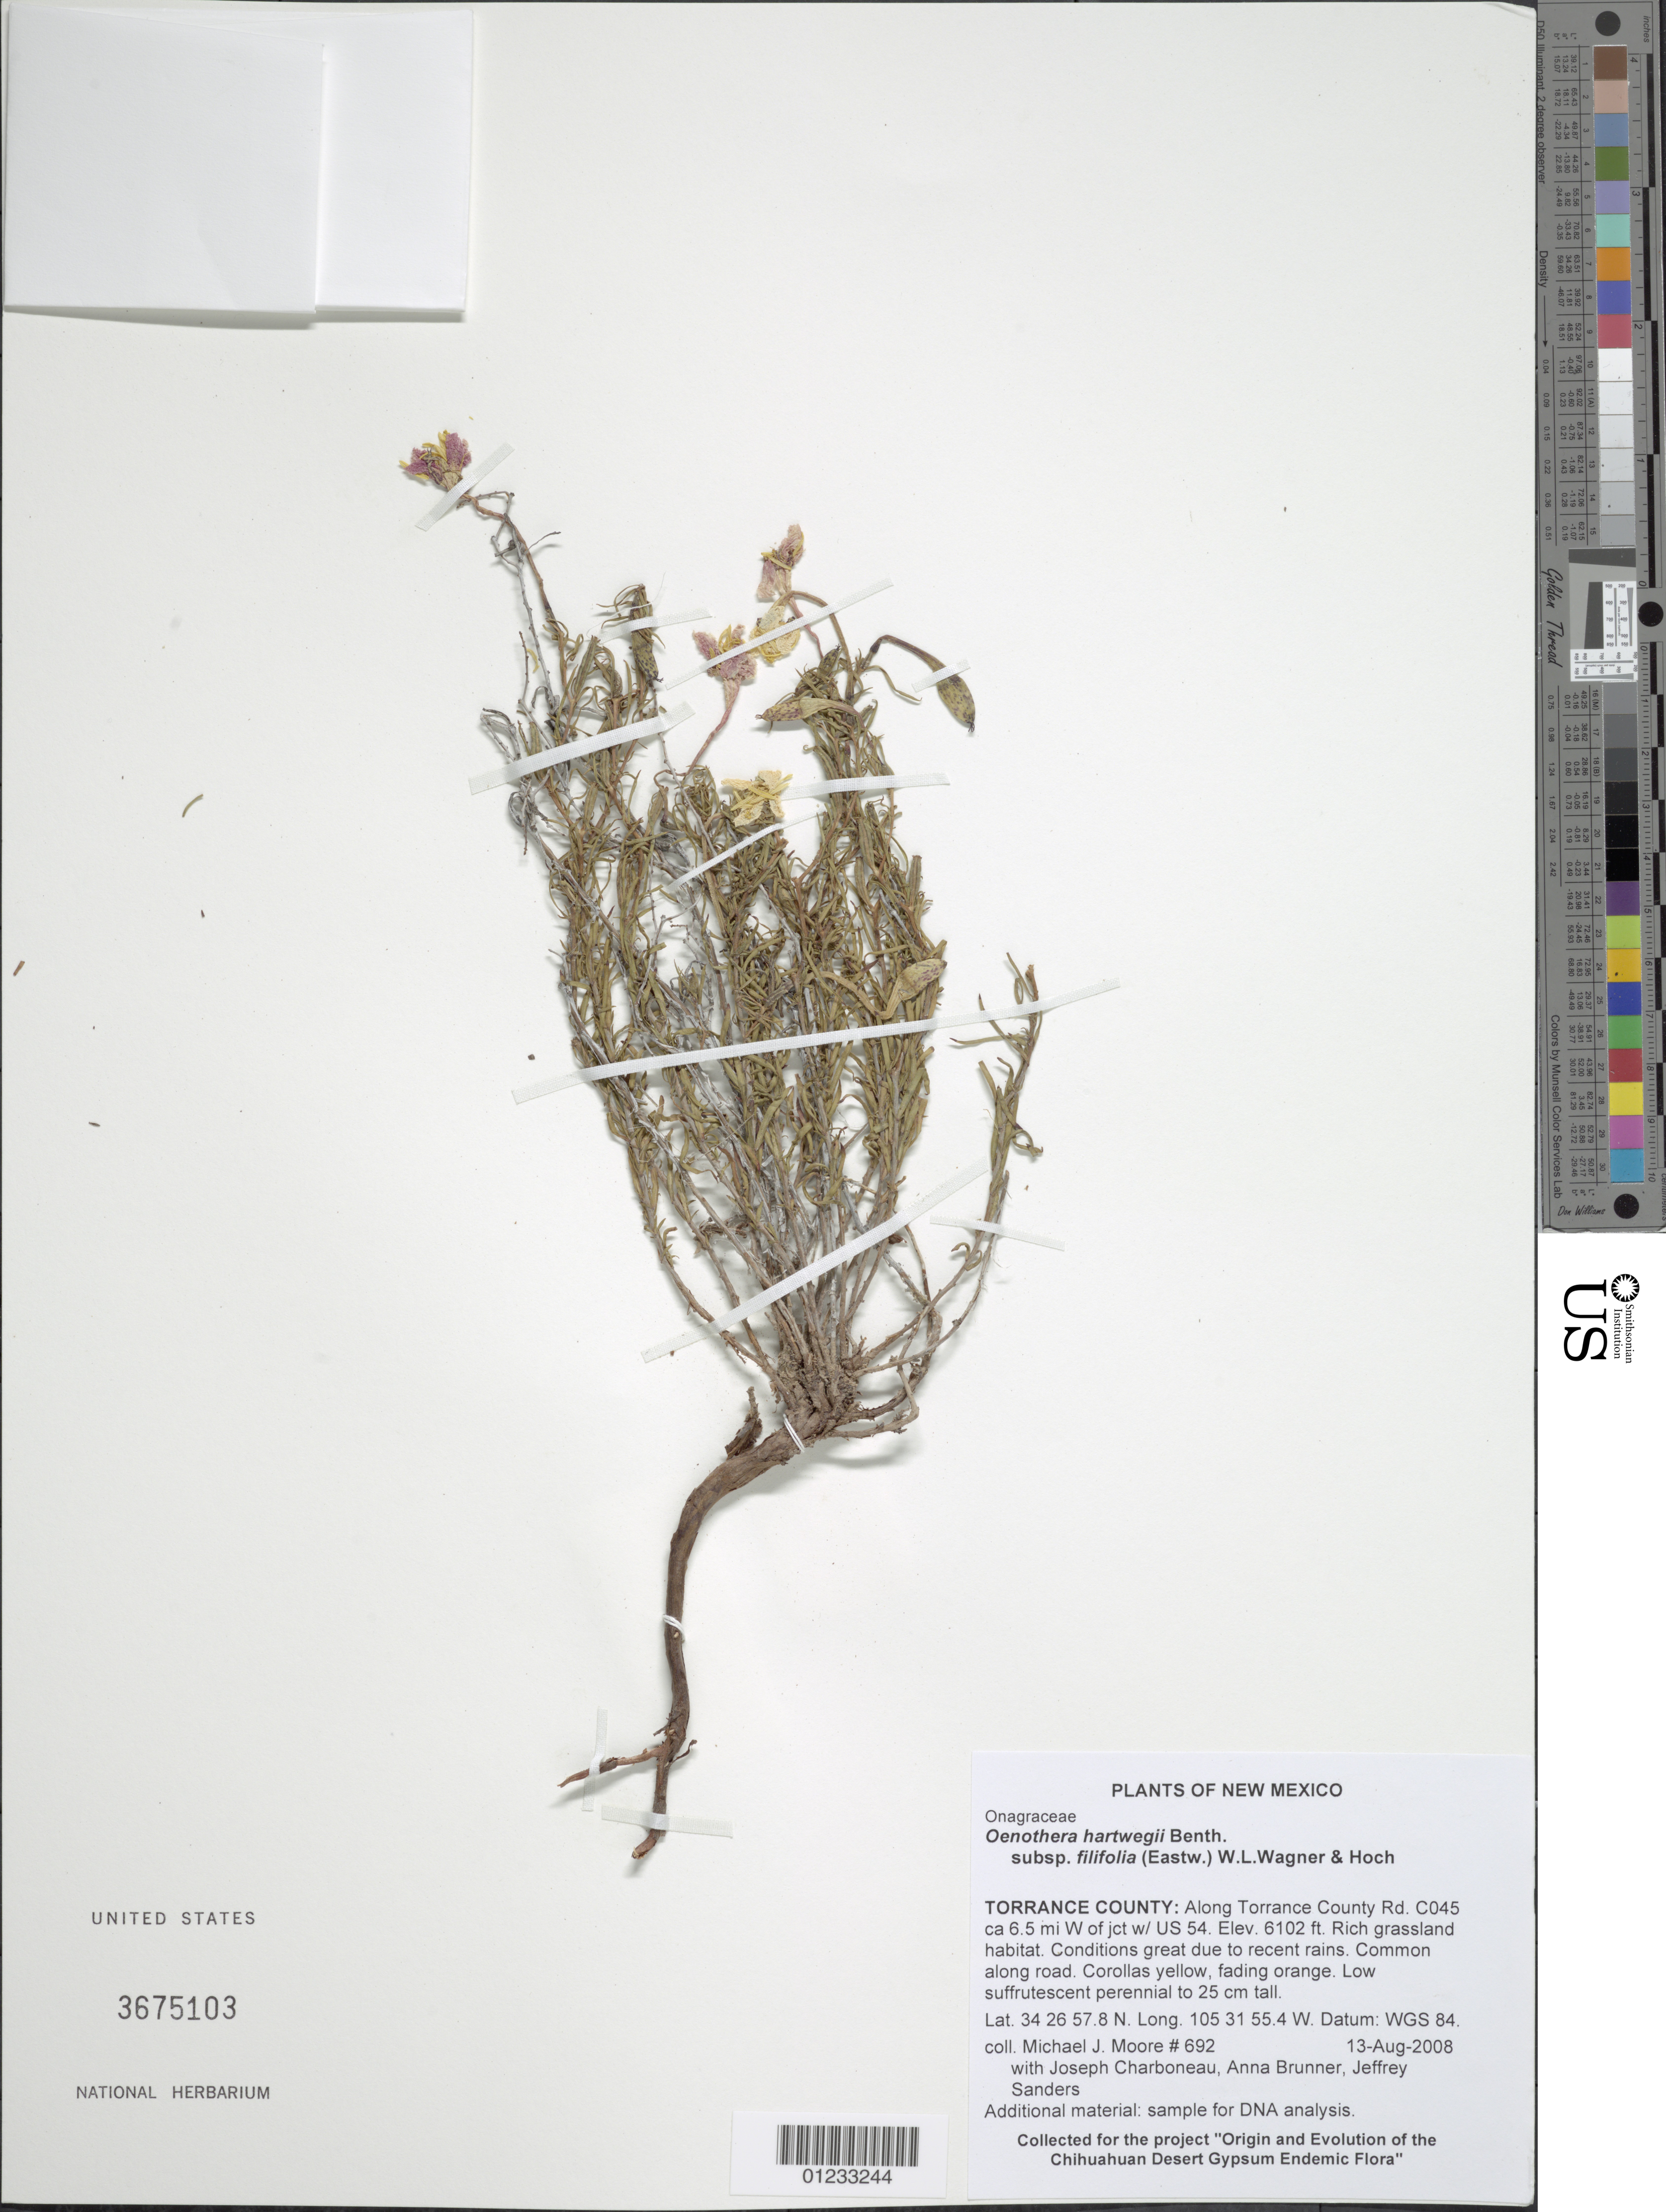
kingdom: Plantae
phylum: Tracheophyta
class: Magnoliopsida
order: Myrtales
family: Onagraceae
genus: Oenothera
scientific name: Oenothera hartwegii subsp. filifolia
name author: (Eastw.) W.L. Wagner & Hoch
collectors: M. J. Moore, J. L. M. Charboneau, A. Brunner & J. Sanders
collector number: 692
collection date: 2004-08-12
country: United States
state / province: New Mexico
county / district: Torrance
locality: Along Torrance County Rd. C045 ca 6.5 mi W of jct w/ US 54.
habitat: Rich grassland habitat. Conditions great due to recent rains.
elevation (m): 1860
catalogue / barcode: US 3675103